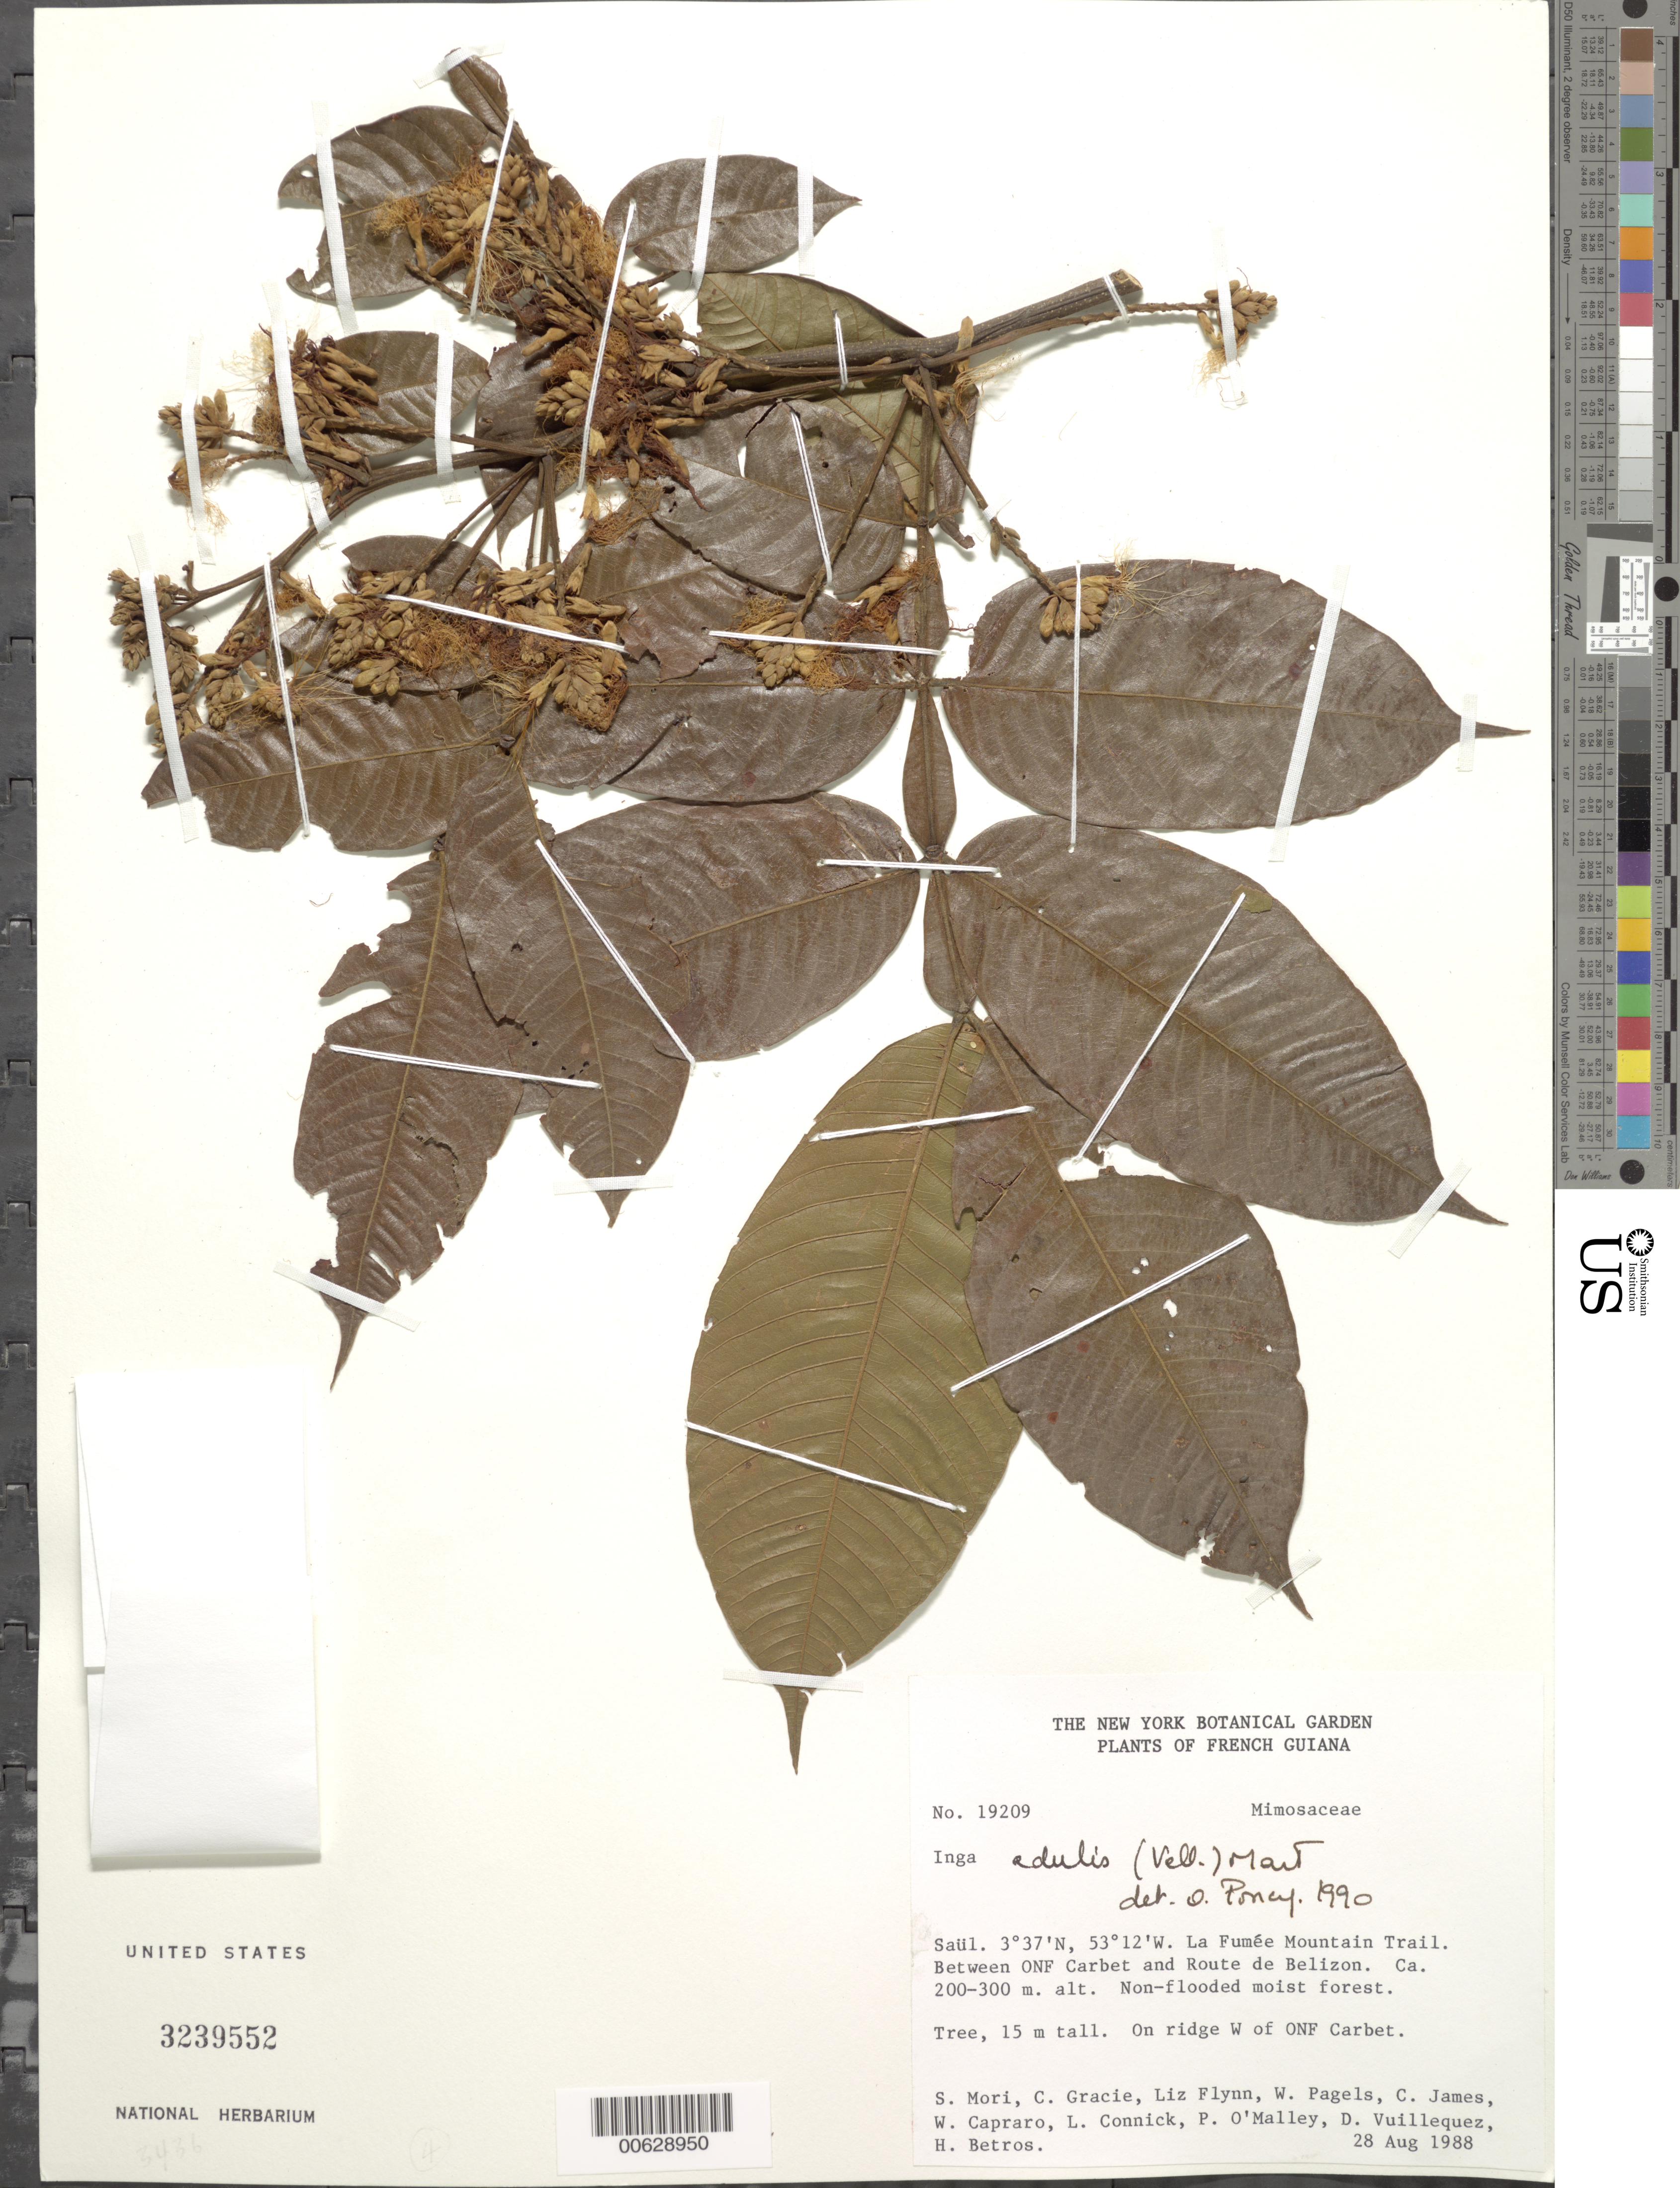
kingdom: Plantae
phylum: Tracheophyta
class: Magnoliopsida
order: Fabales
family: Fabaceae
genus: Inga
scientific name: Inga edulis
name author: Mart.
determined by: Poncy, O.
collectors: S. Mori, C. A. Gracie, L. Flynn, W. Pagels, C. James, W. Capraro & L. Connick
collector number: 19209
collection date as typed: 28-Aug-88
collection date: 1988-08-28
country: French Guiana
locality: Saül, La Fumée Mountain Trail; on ridge W of ONF Carbet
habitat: Non-flooded moist forest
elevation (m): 200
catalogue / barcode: US 3239552